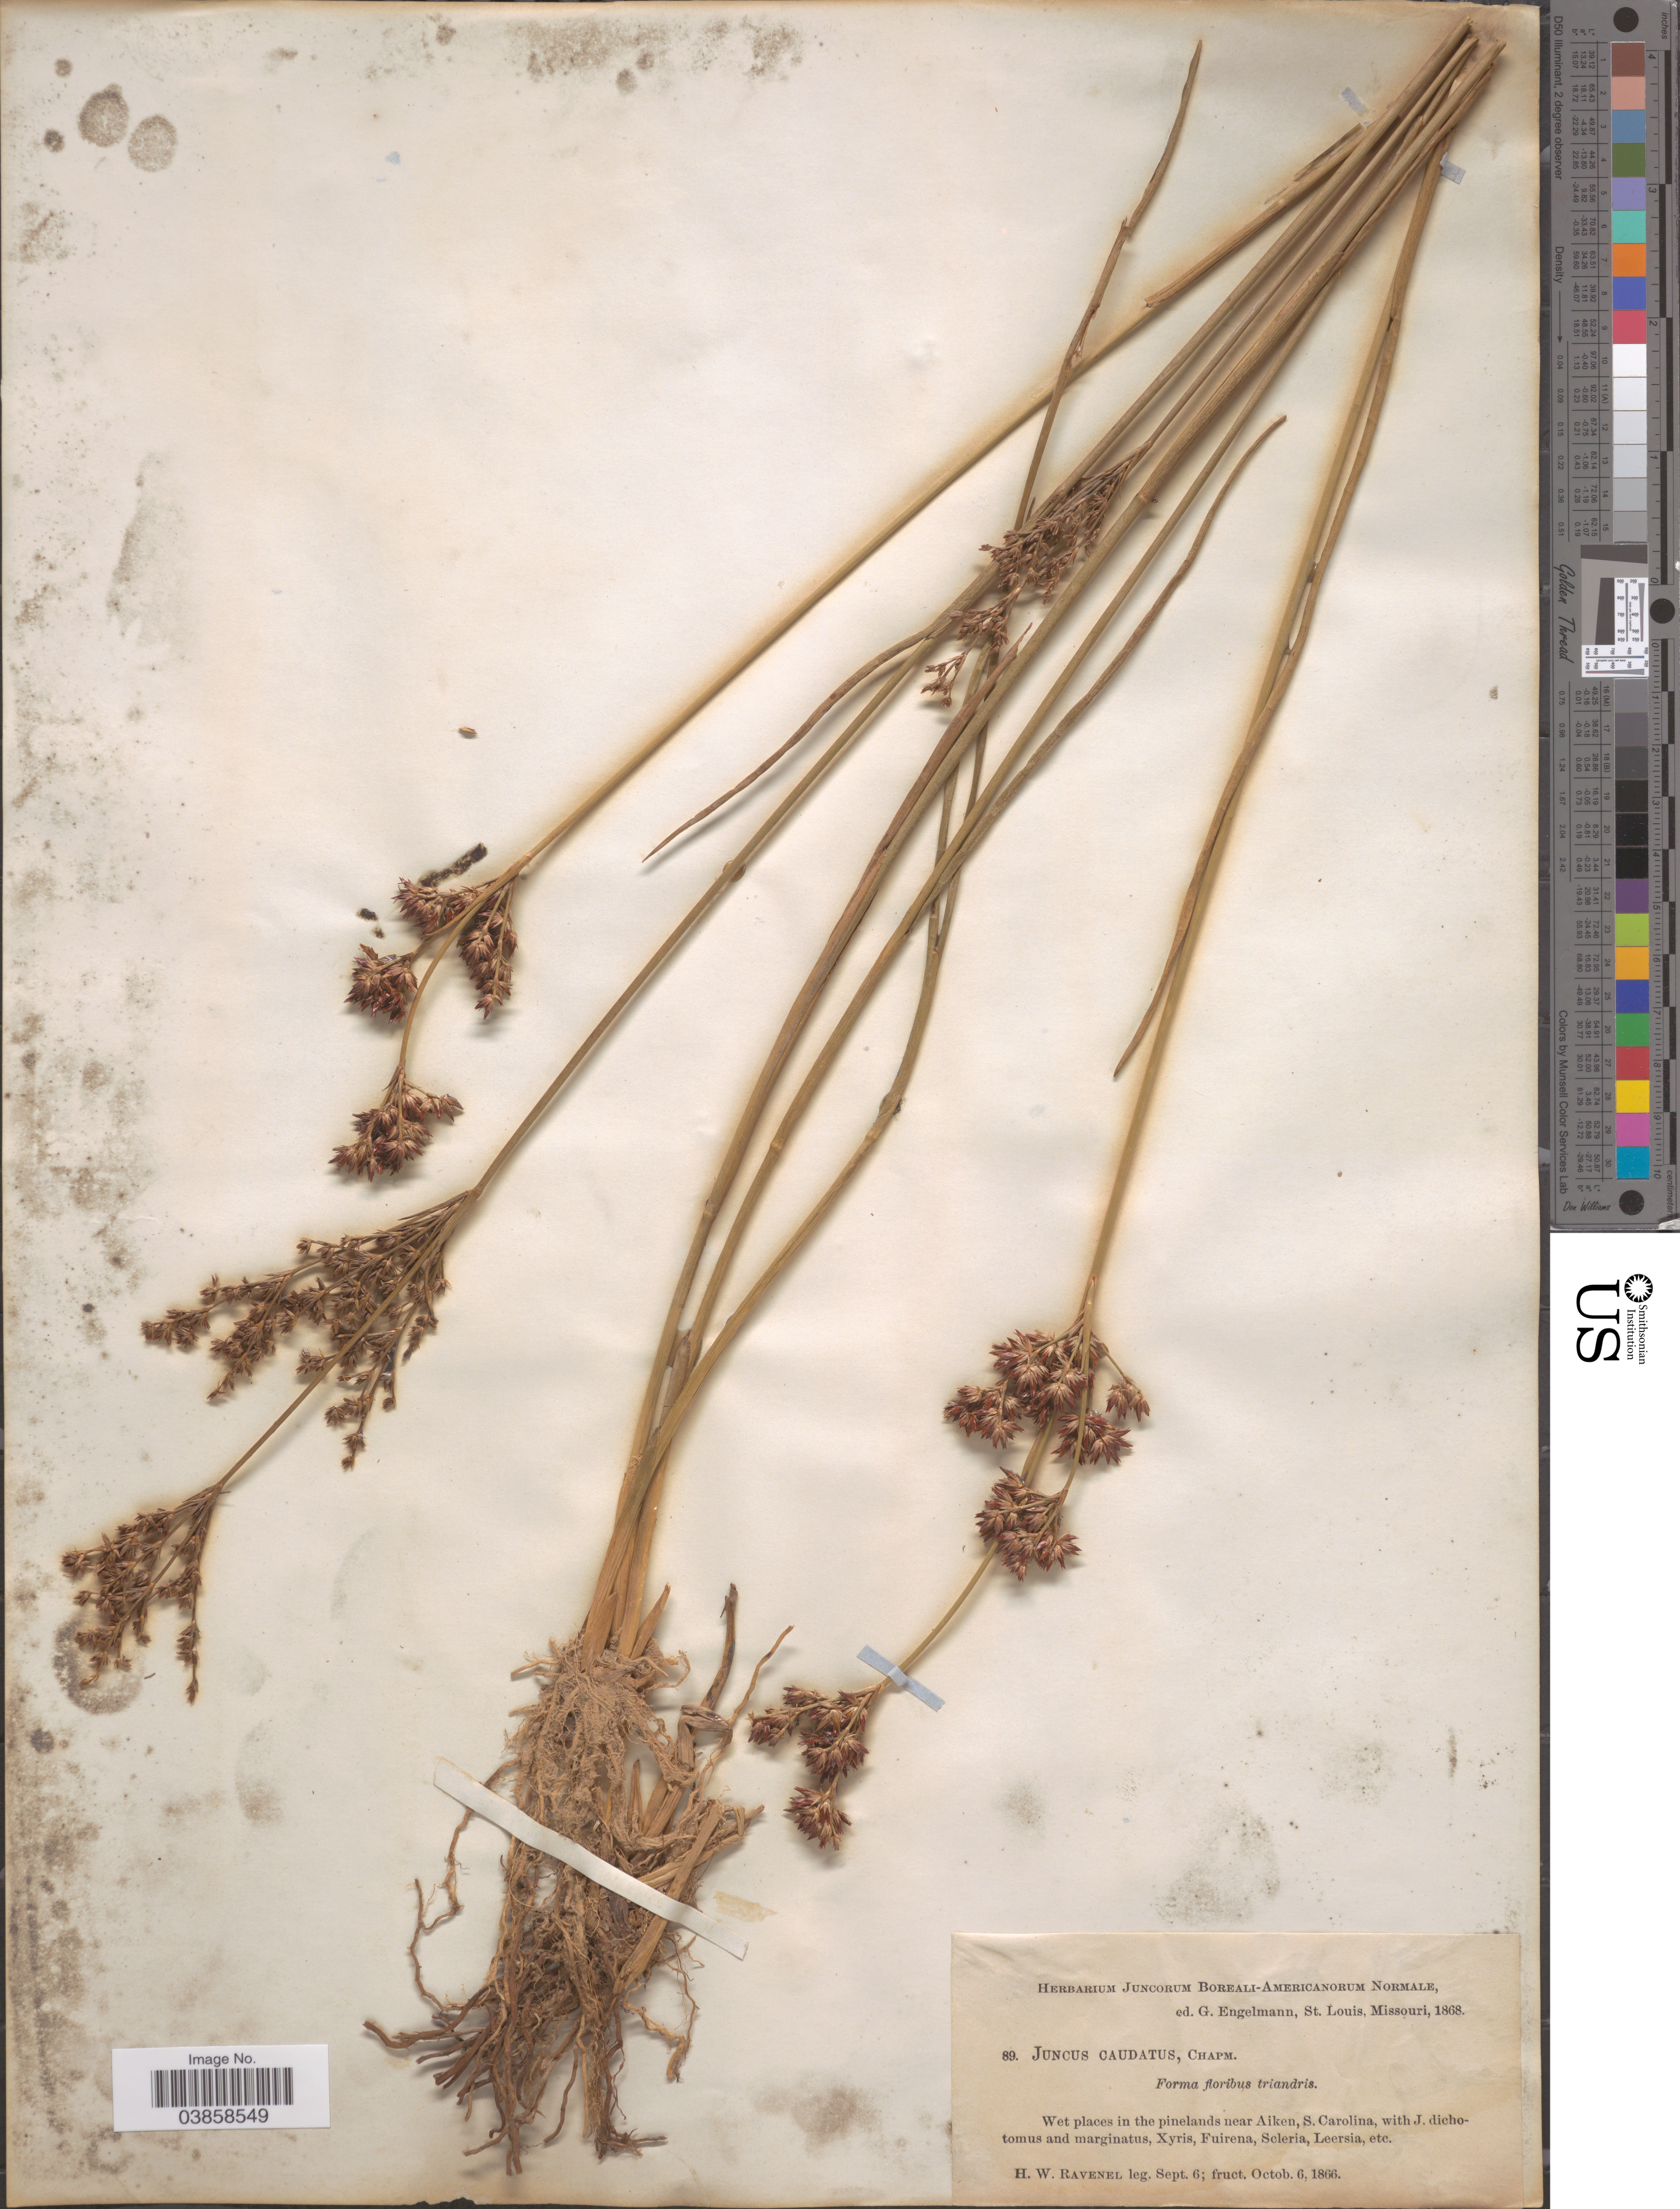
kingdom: Plantae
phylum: Tracheophyta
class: Liliopsida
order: Poales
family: Juncaceae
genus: Juncus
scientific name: Juncus trigonocarpus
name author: Steud.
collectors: H. Ravenel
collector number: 89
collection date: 1866-09-06/1866-10-06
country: United States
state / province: South Carolina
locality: Wet places in the pinelands near Aiken, S. Carolina.